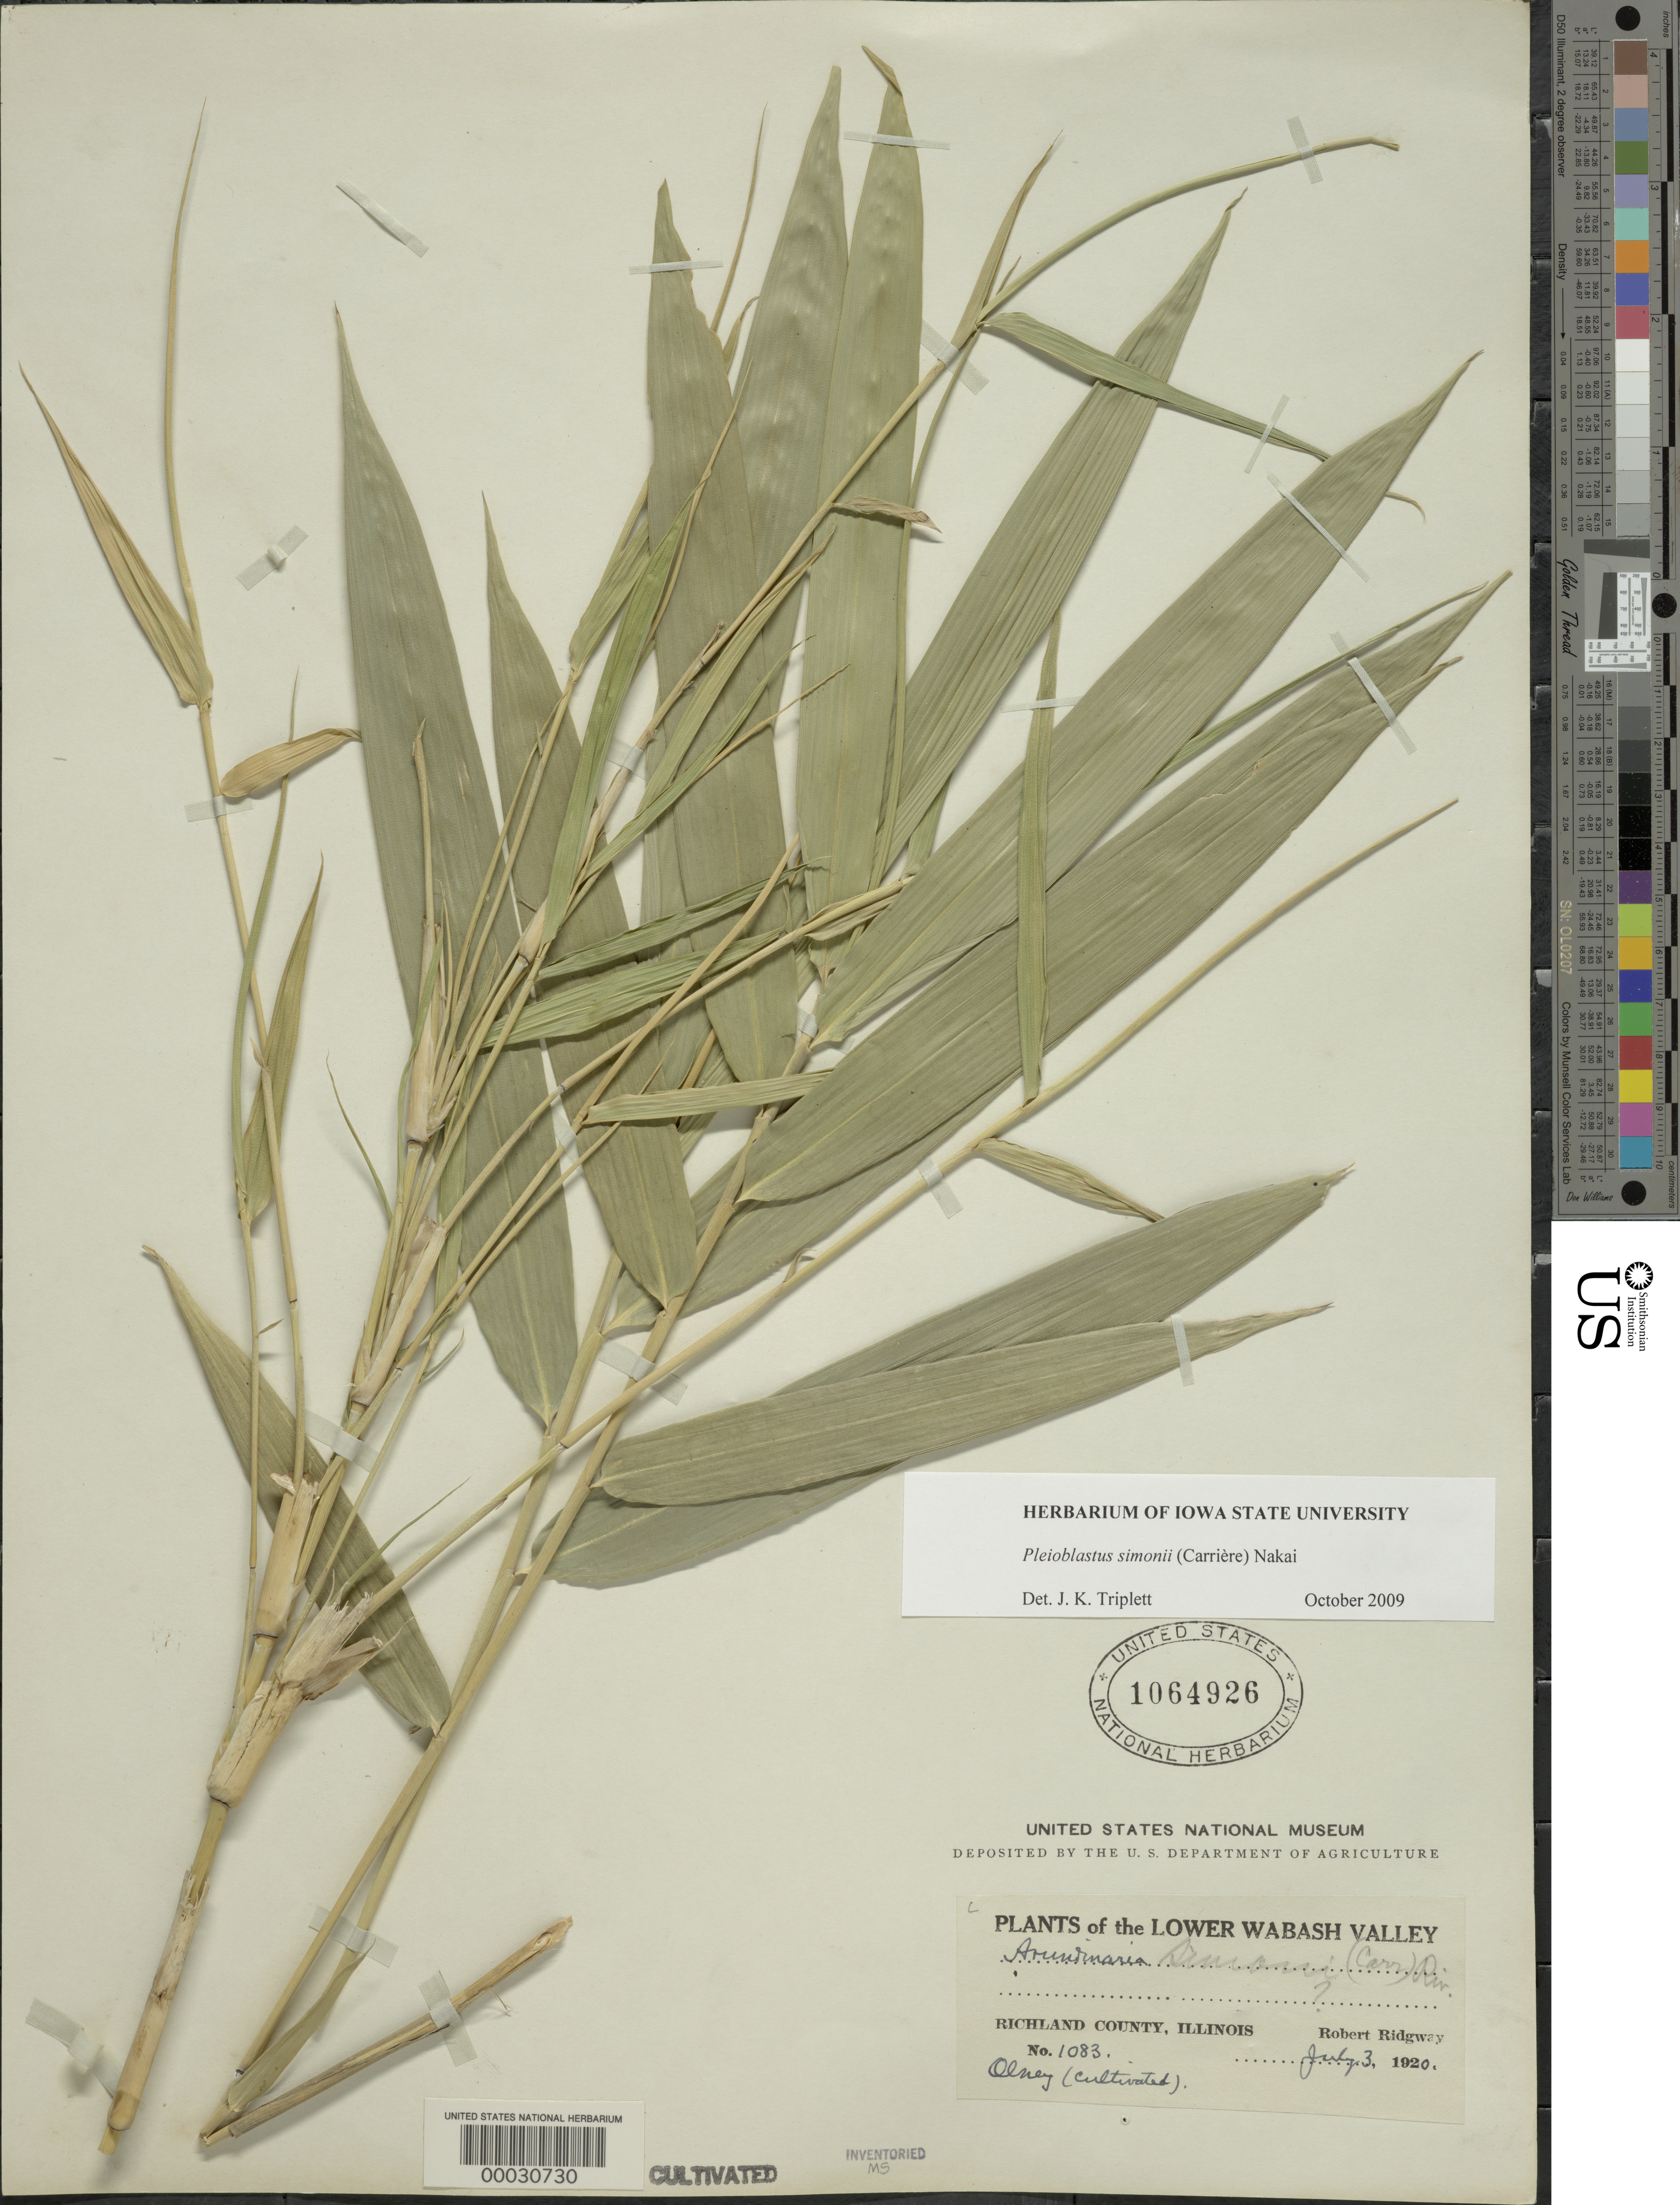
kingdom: Plantae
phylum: Tracheophyta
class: Liliopsida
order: Poales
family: Poaceae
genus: Pleioblastus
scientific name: Pleioblastus simonii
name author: (Carrière) Nakai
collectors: R. Ridgway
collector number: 1083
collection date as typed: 03 Jul 1920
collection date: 1920-07-03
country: United States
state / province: Illinois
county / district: Richland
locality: Lower wabash valley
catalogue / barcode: US 1064926